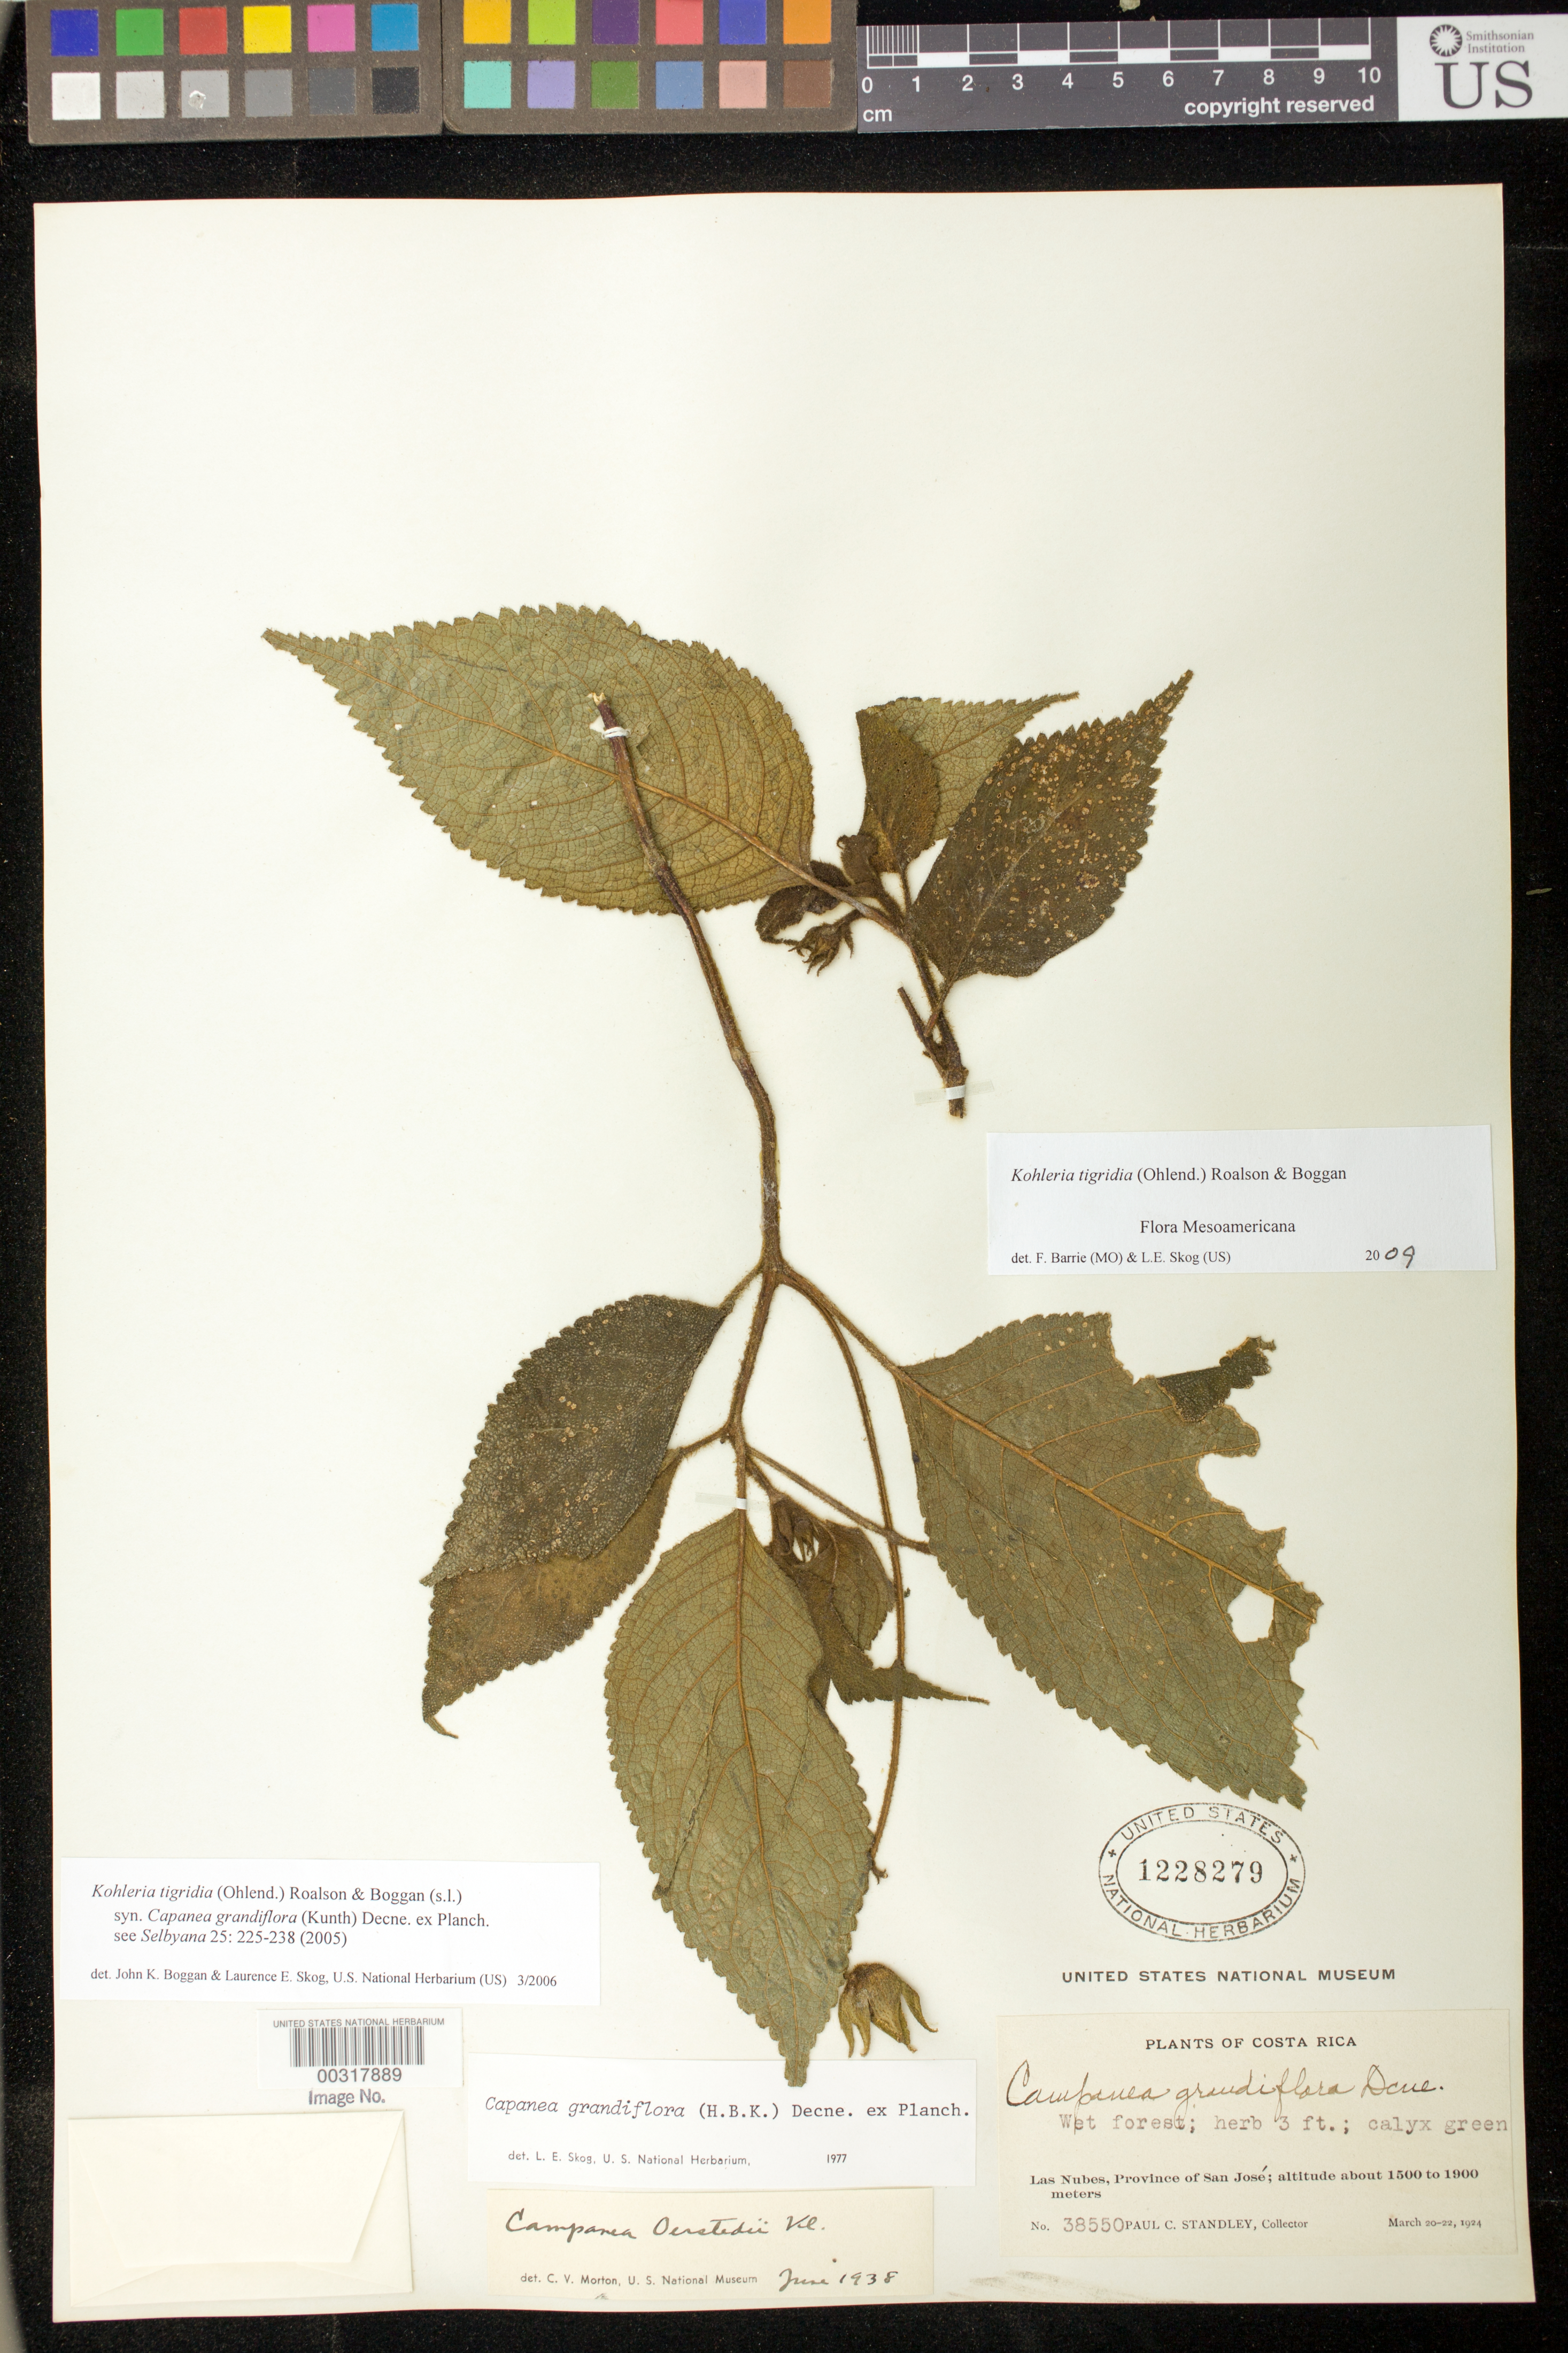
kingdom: Plantae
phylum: Tracheophyta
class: Magnoliopsida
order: Lamiales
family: Gesneriaceae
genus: Kohleria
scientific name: Kohleria tigridia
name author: (Ohlend.) Roalson & Boggan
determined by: Boggan, J. K.; Skog, L. E.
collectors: P. C. Standley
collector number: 38550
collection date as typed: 20-22 Mar 1924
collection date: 1924-03-20/1924-03-22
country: Costa Rica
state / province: San José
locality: Las Nubes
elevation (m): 1500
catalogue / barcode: US 1228279